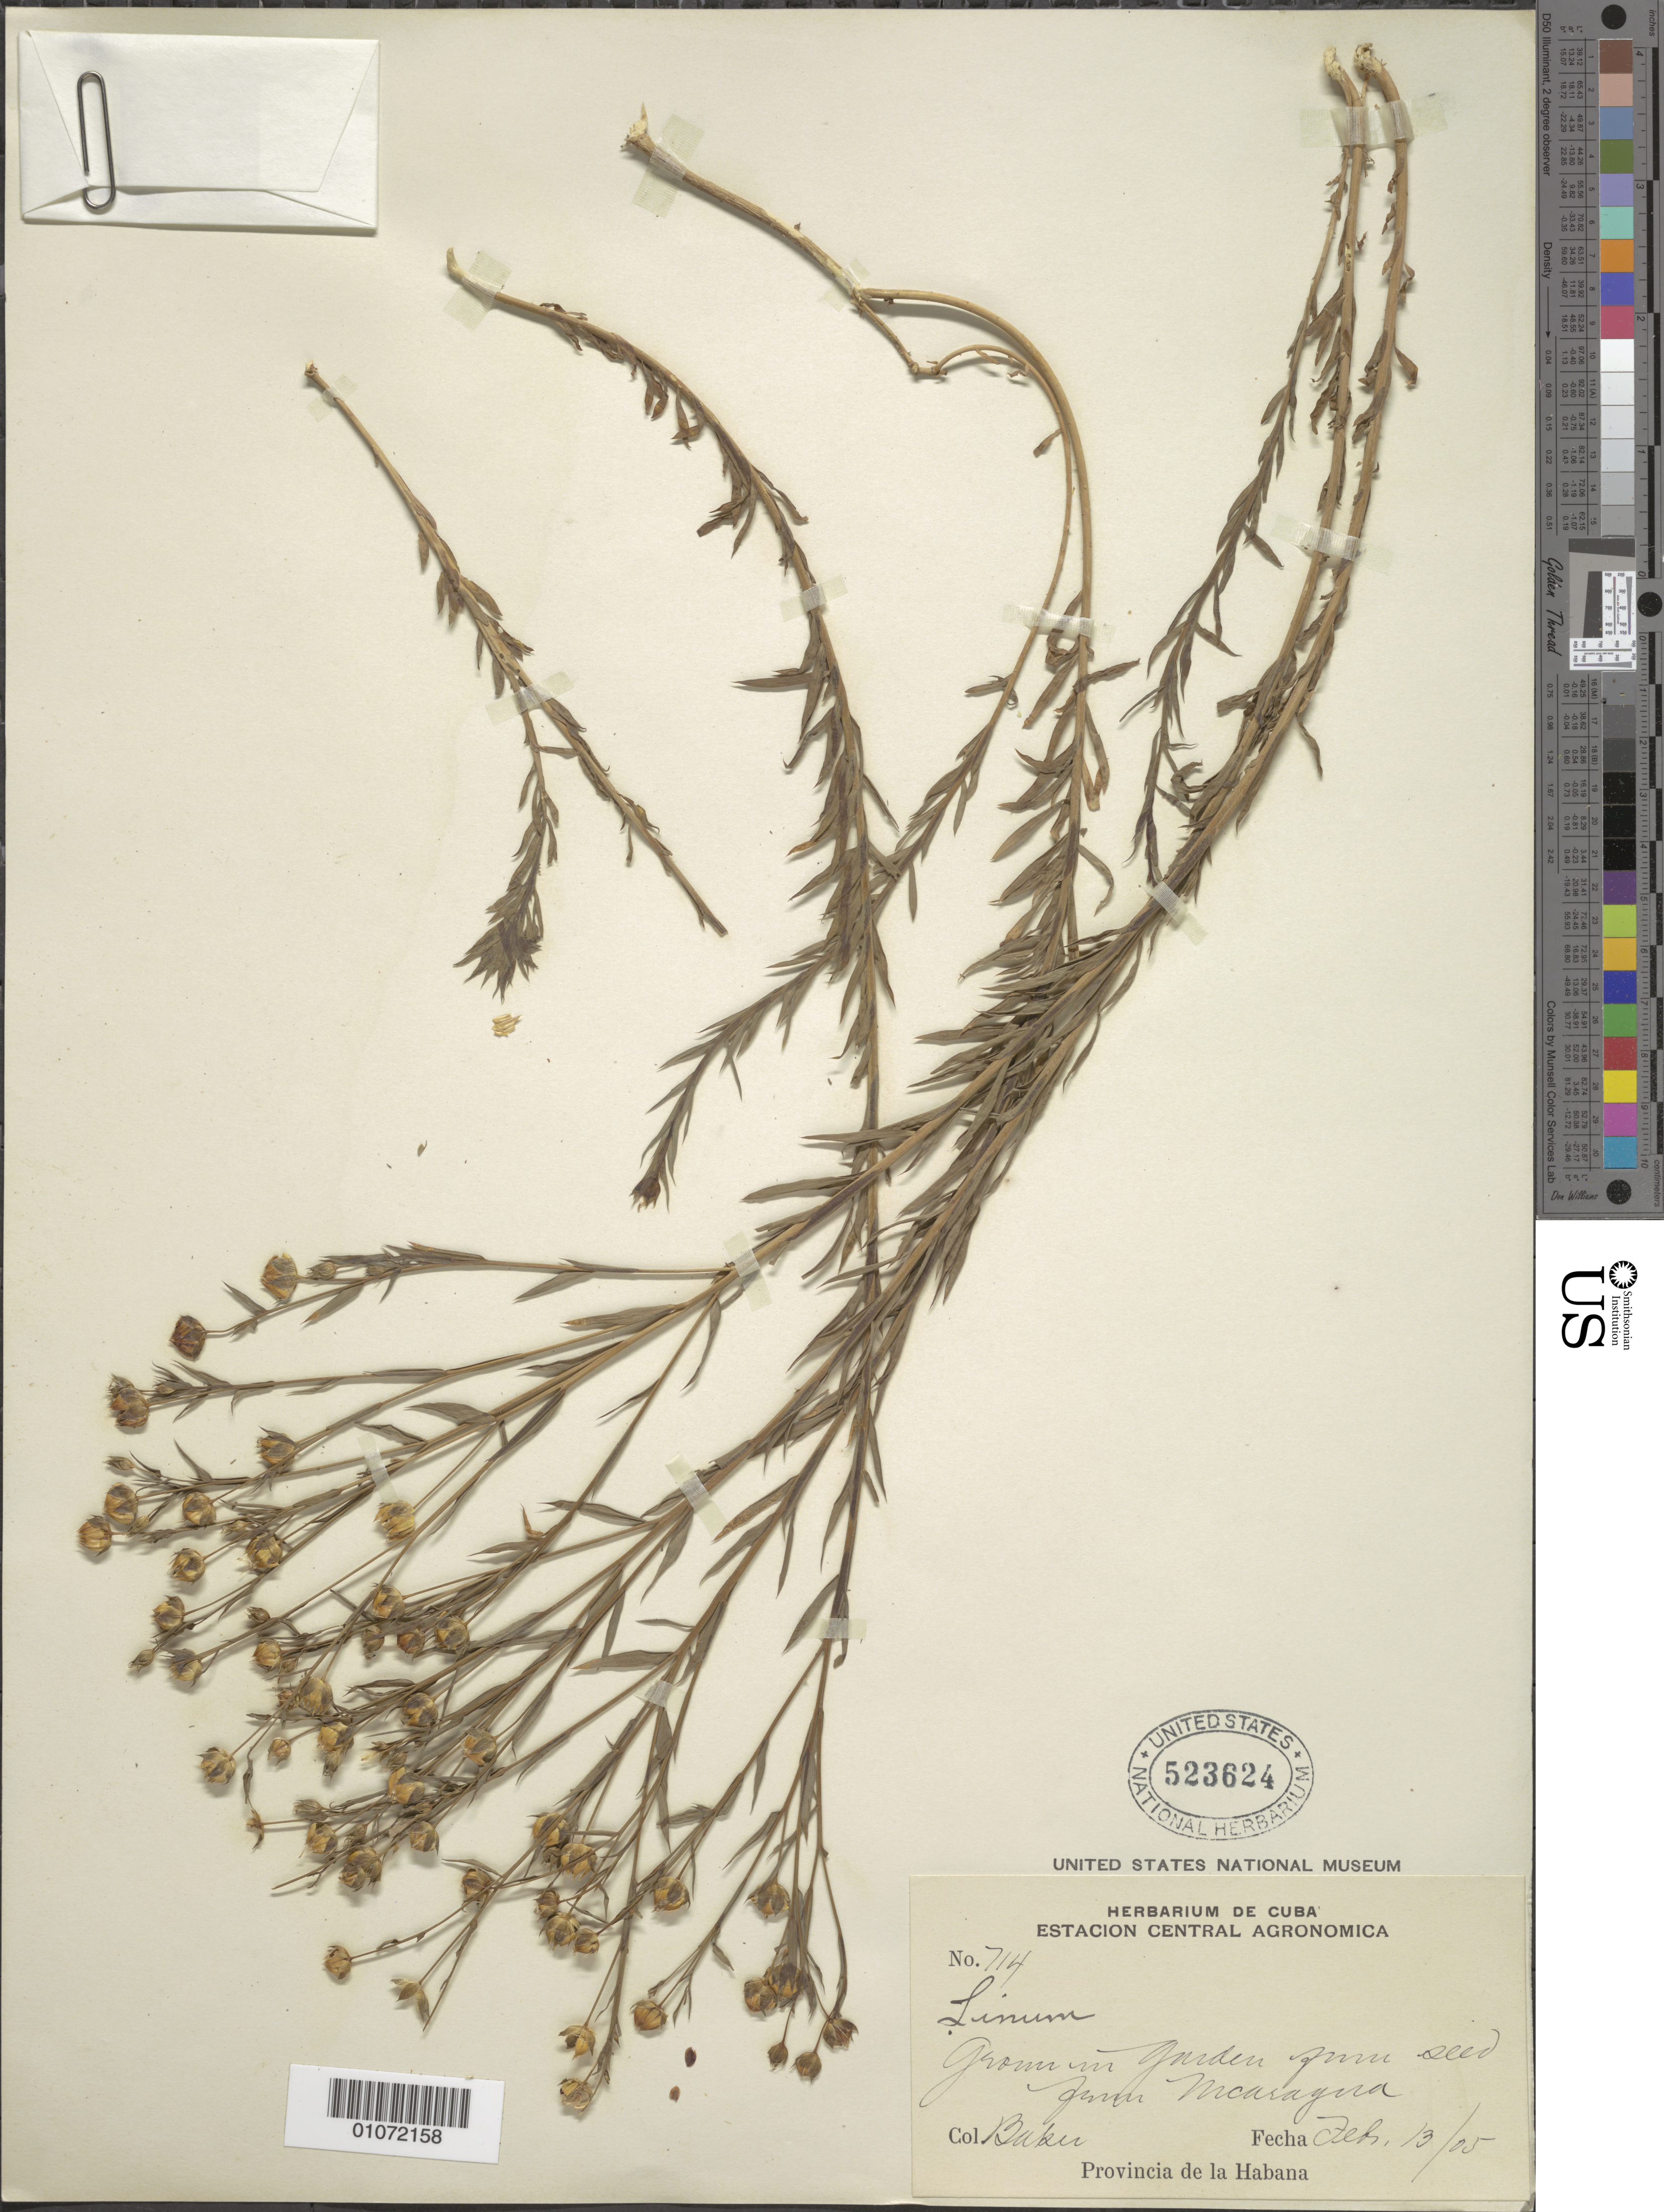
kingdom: Plantae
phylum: Tracheophyta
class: Magnoliopsida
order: Malpighiales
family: Linaceae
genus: Linum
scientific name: Linum sp.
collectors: C. F. Baker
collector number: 714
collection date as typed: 13 Feb 1905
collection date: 1905-02-13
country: Cuba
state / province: La Habana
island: Cuba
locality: Grown in garden from seed from Nicaragua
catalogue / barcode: US 523624